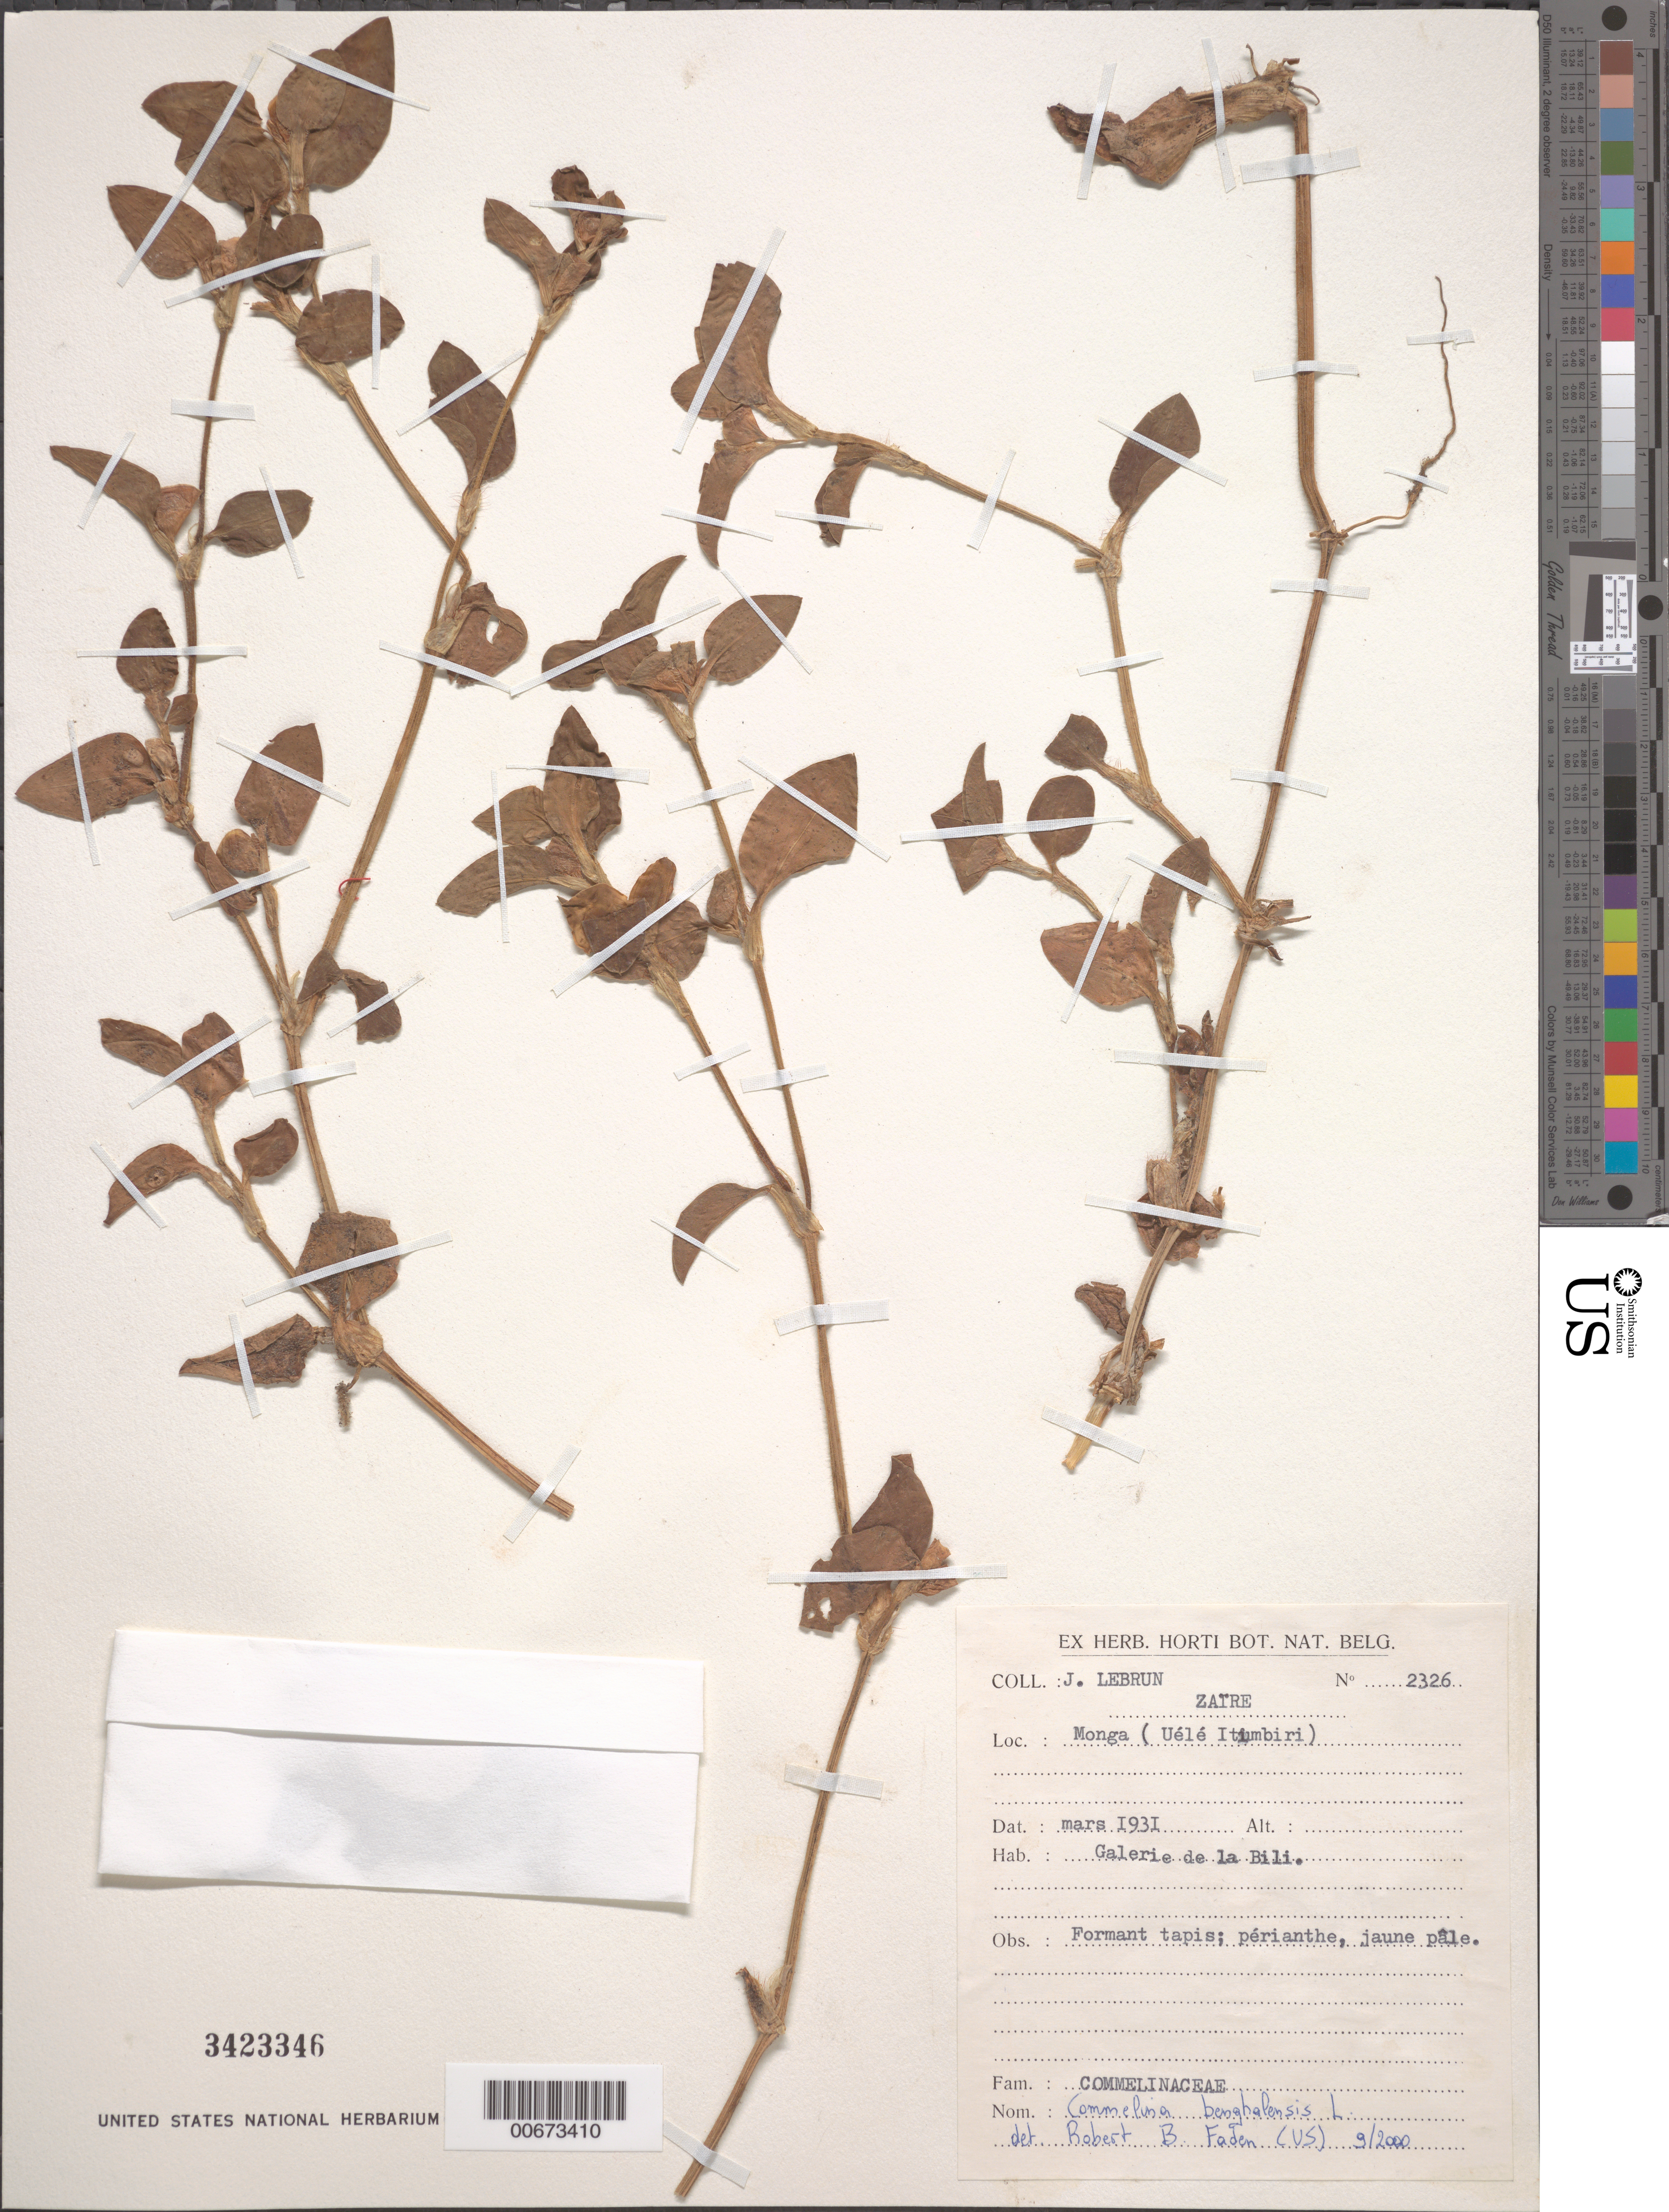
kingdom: Plantae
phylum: Tracheophyta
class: Liliopsida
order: Commelinales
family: Commelinaceae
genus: Commelina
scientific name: Commelina benghalensis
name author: L.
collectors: J. A. Lebrun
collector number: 2326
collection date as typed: Mar 1931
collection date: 1931-03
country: Congo, Democratic Republic of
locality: Monga, Uele Itumbiri.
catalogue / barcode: US 3423346